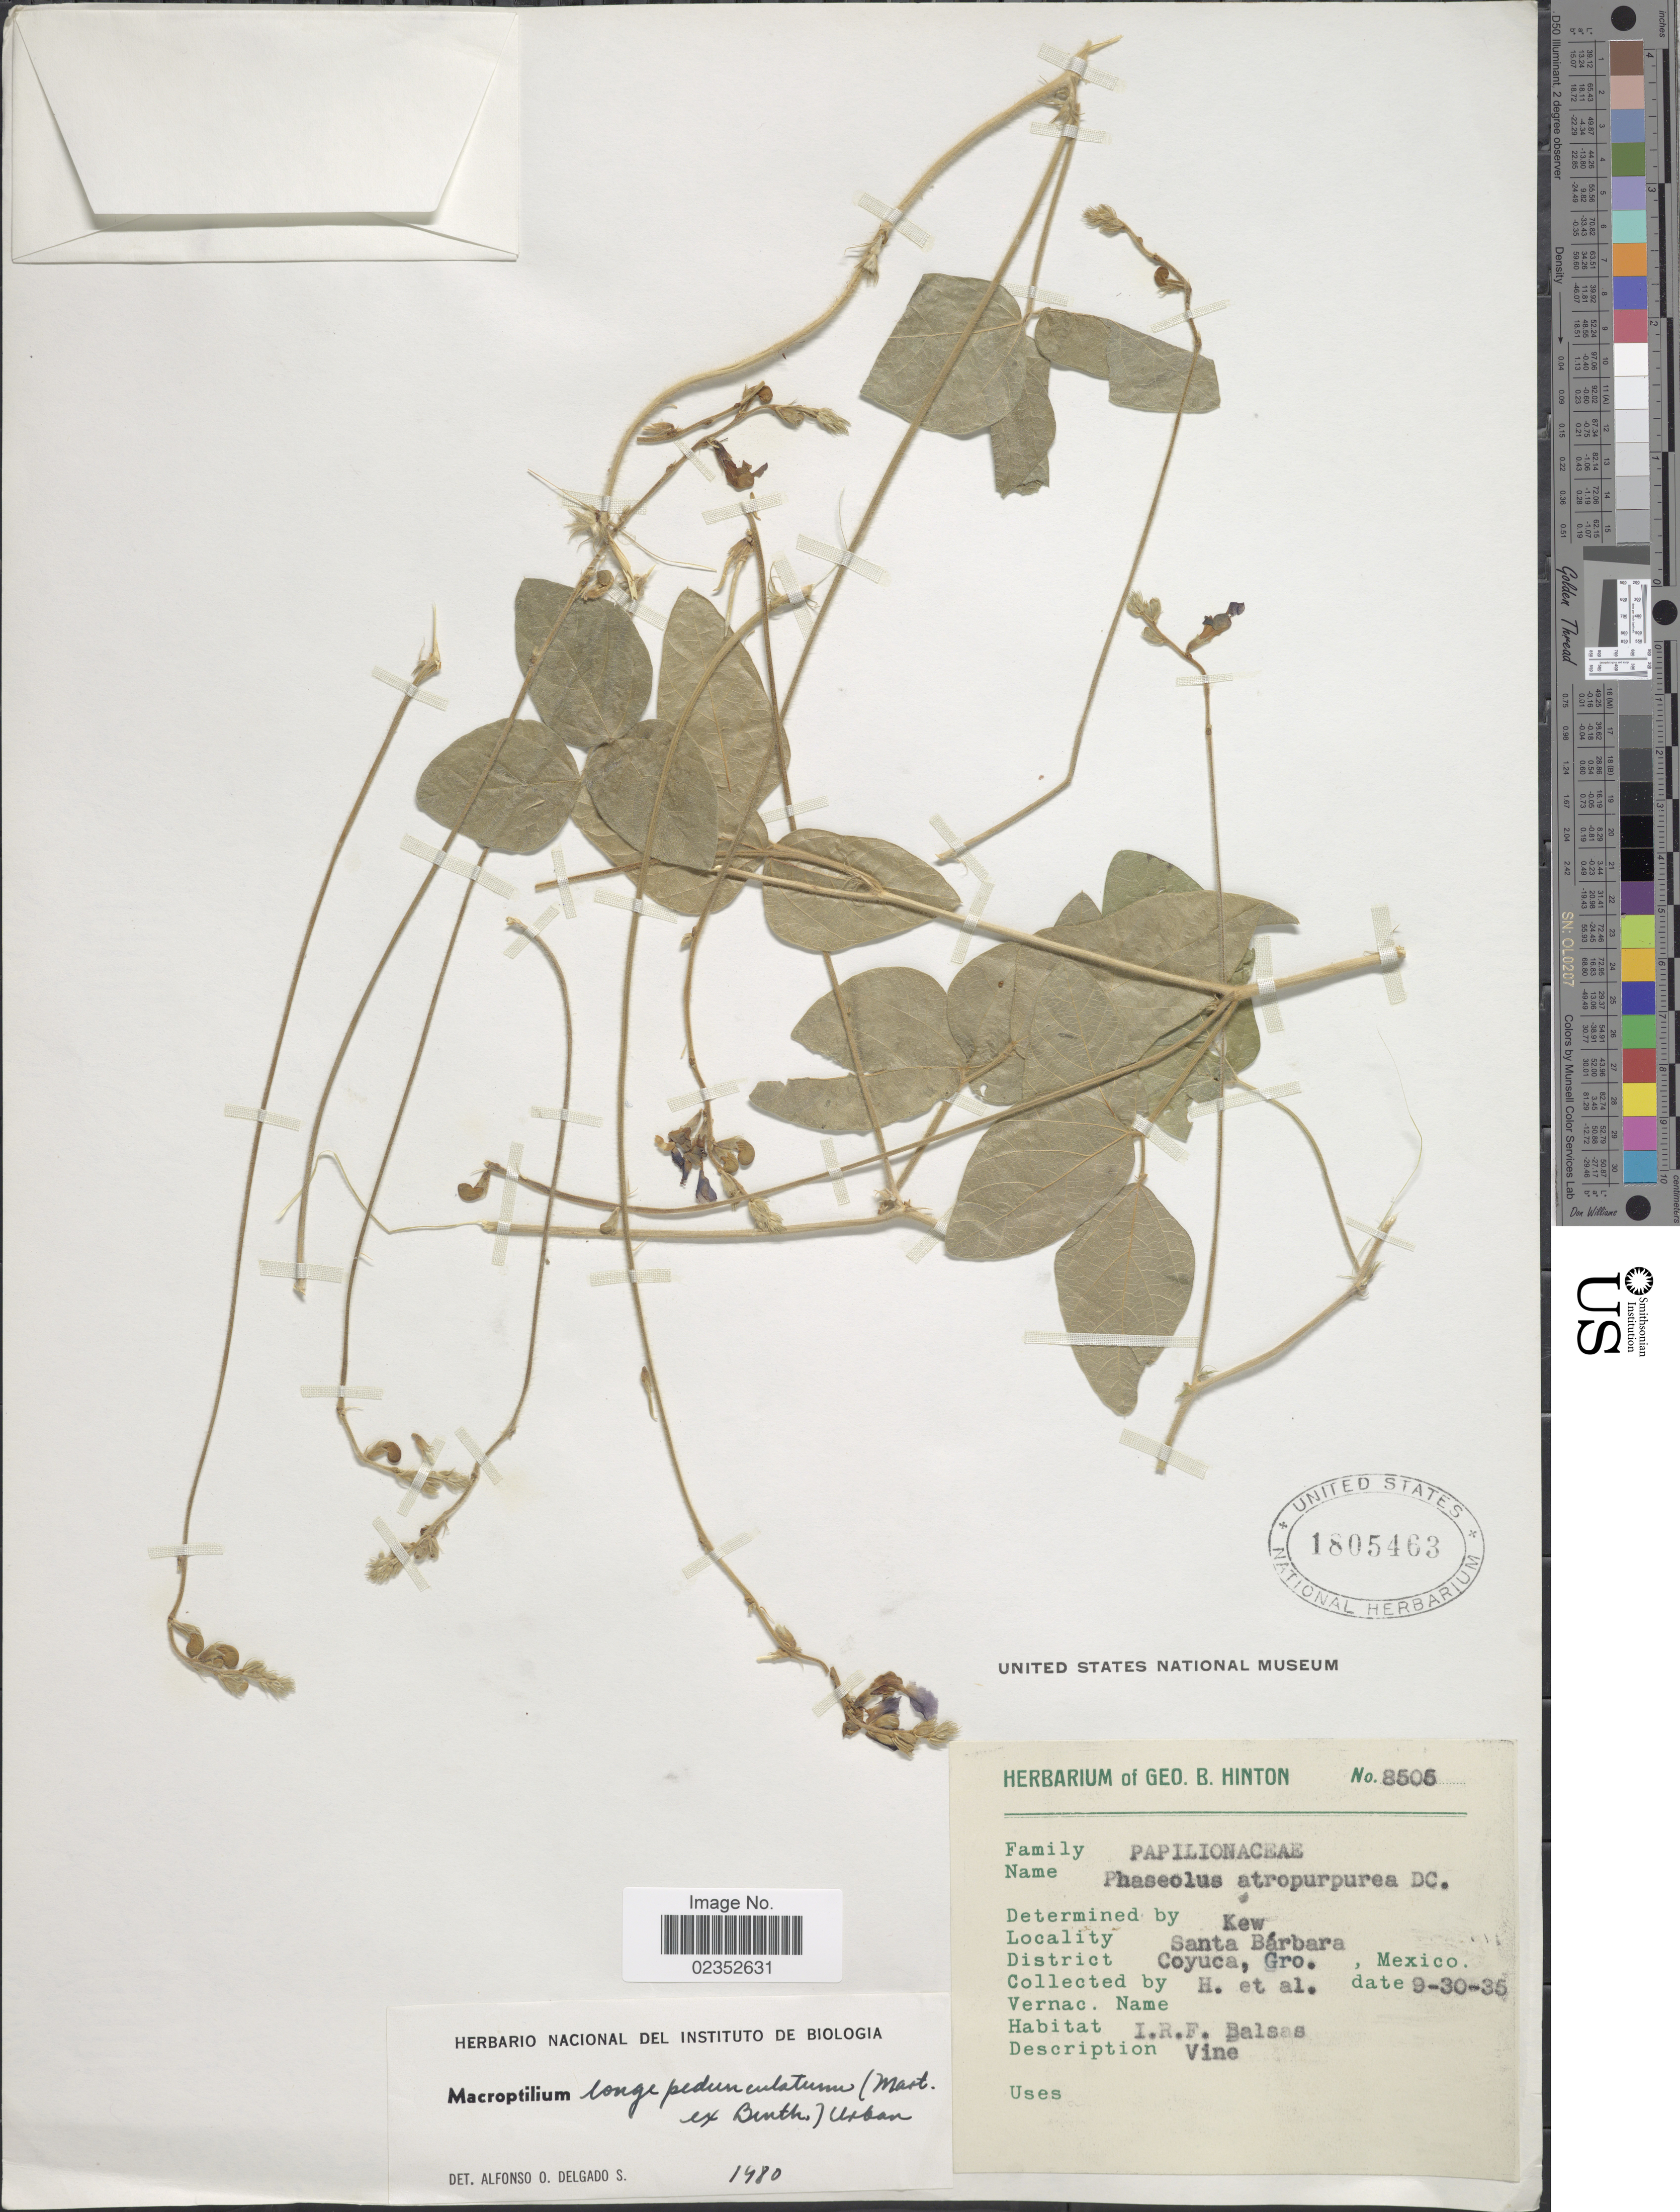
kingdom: Plantae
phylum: Tracheophyta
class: Magnoliopsida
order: Fabales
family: Fabaceae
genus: Macroptilium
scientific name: Macroptilium longepedunculatum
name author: (Benth.) Urb.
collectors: G. B. Hinton & et al.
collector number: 8505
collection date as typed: Transcribed d/m/y: 30/9/35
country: Mexico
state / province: Guerrero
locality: Santa Barbara, district Coyuca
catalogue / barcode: US 1805463